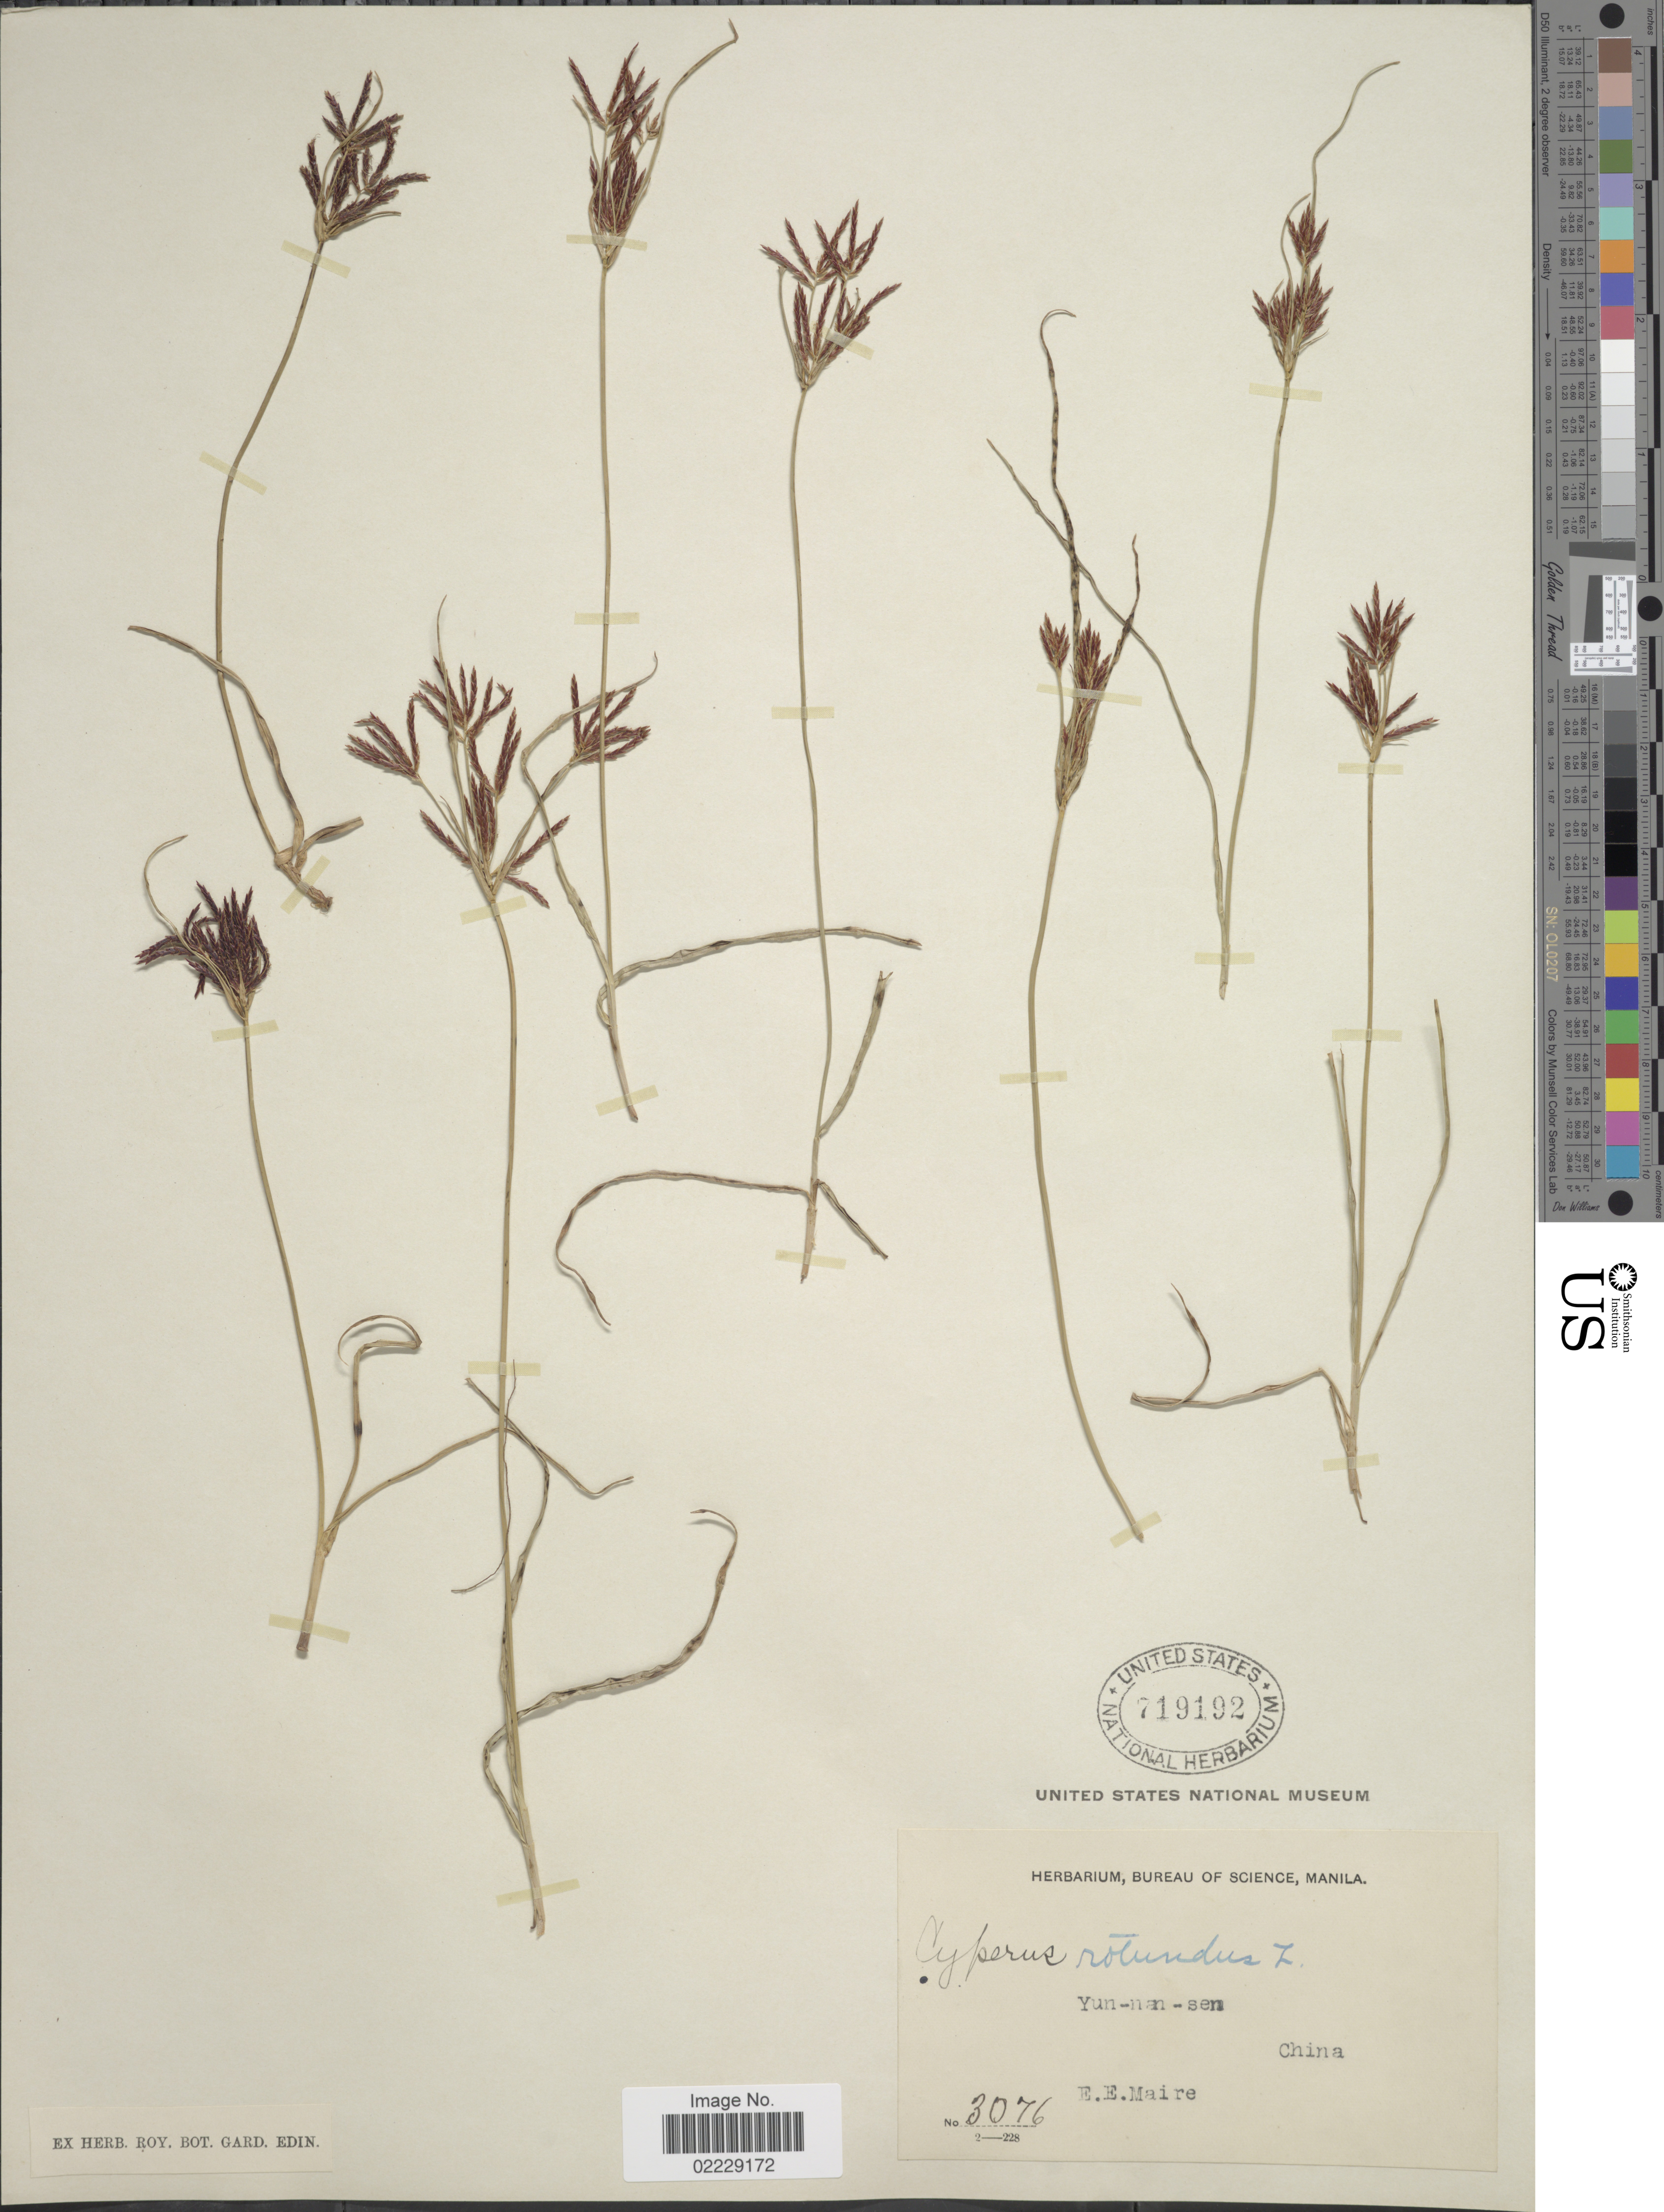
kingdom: Plantae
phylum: Tracheophyta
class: Liliopsida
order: Poales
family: Cyperaceae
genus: Cyperus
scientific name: Cyperus rotundus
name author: L.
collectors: E. E. Maire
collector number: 3076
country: China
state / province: Yunnan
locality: Yun-nan-sen.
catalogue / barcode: US 719192